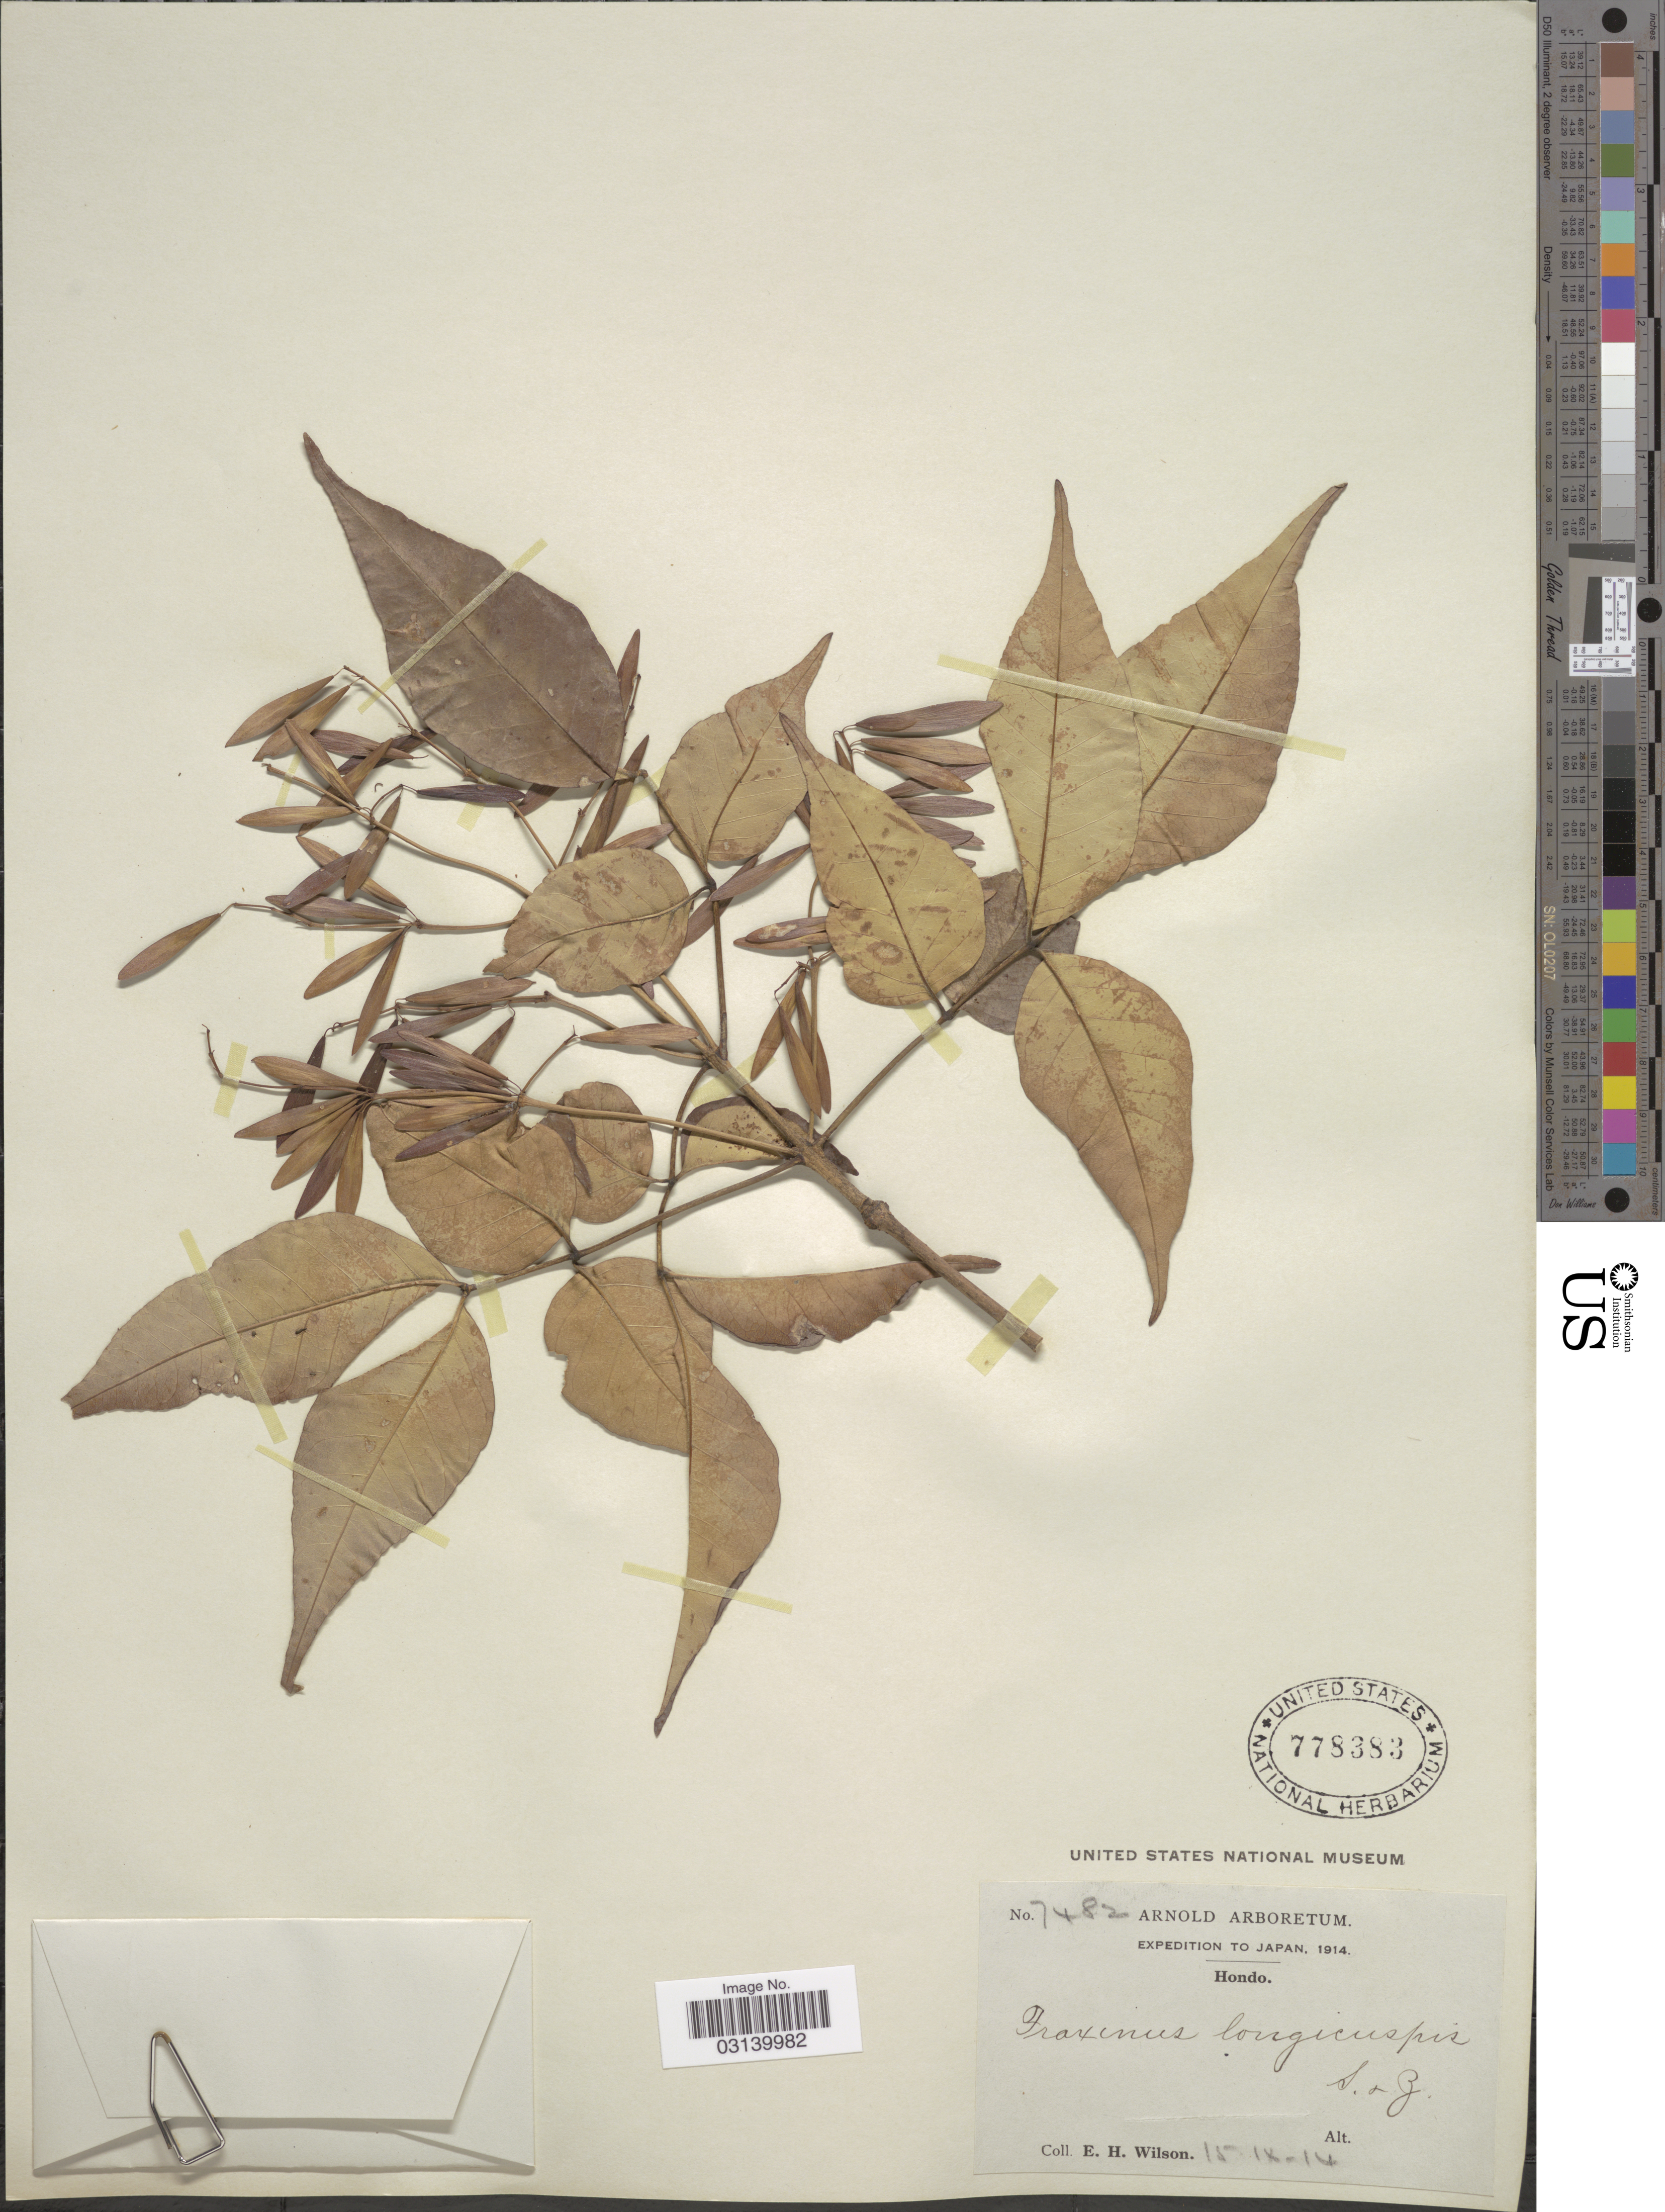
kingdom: Plantae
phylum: Tracheophyta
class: Magnoliopsida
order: Lamiales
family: Oleaceae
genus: Fraxinus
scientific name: Fraxinus longicuspis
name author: Siebold & Zucc.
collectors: E. Wilson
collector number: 7482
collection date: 1914-09-15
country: Japan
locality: Hondo.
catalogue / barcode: US 778383